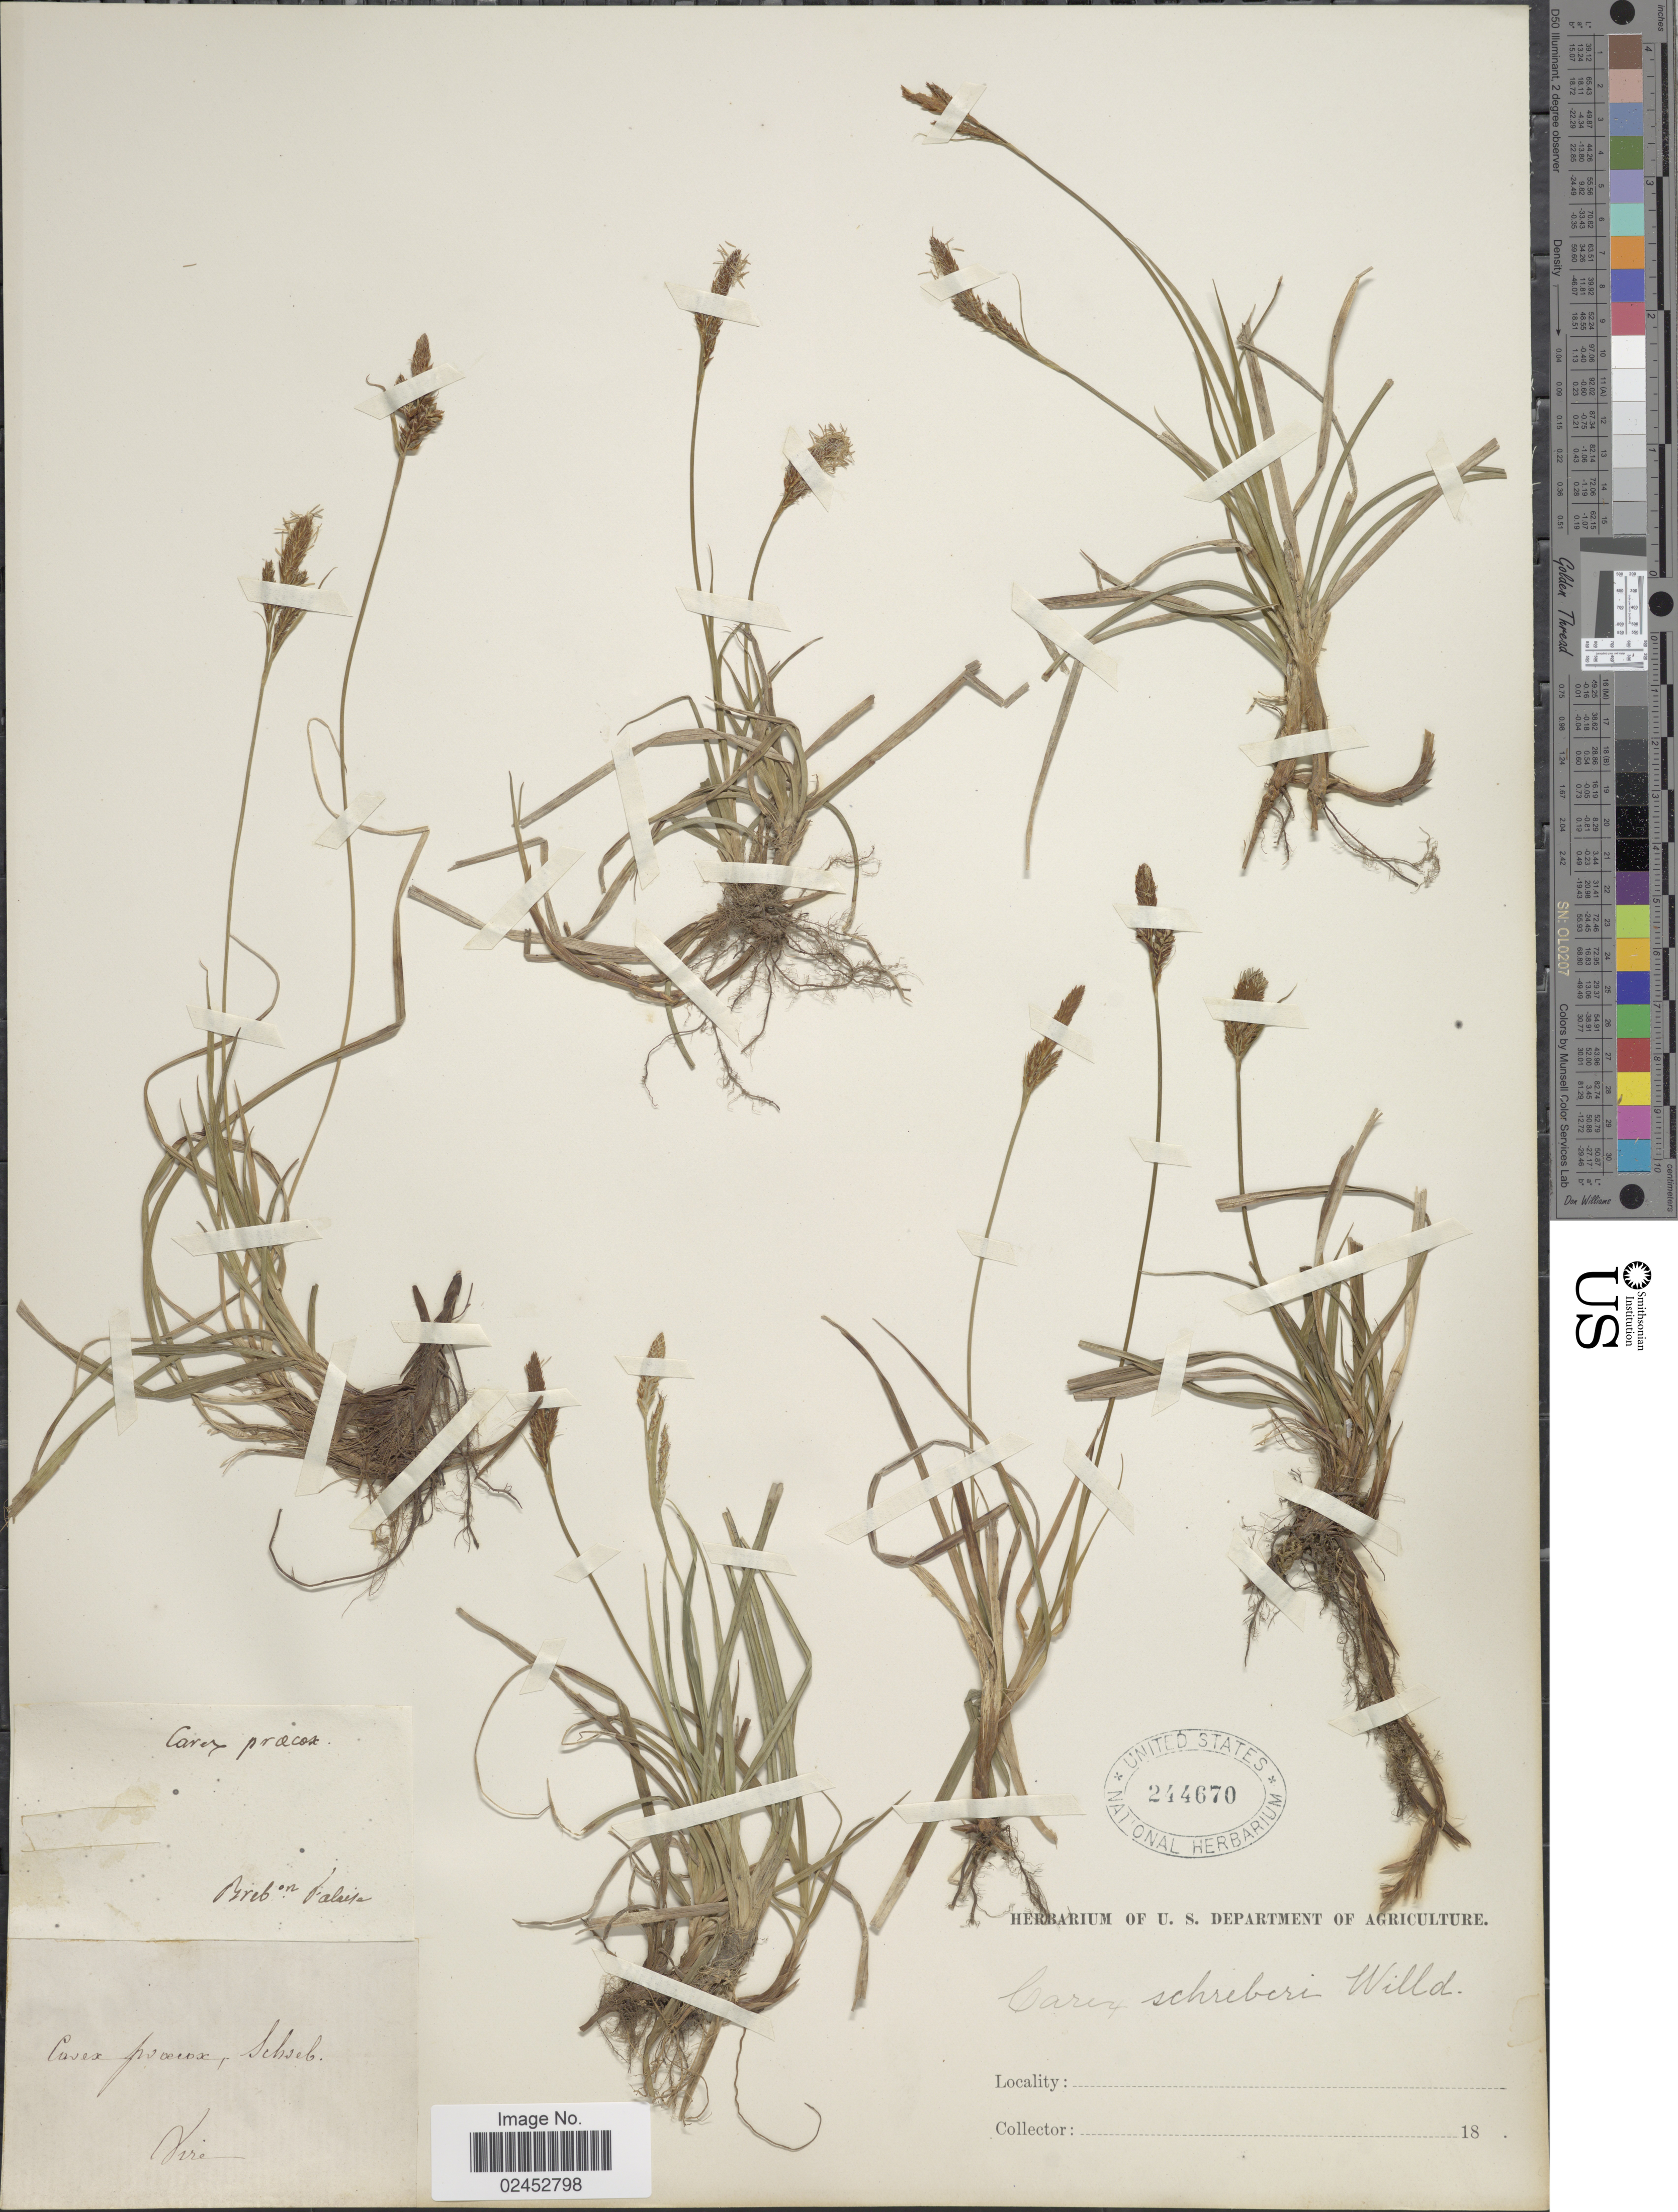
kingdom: Plantae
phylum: Tracheophyta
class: Liliopsida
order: Poales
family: Cyperaceae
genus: Carex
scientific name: Carex praecox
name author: Schreb.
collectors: ex herb. U. S. Department of Agriculture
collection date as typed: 18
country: France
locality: Breb on Falaise, Vire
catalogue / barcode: US 244670